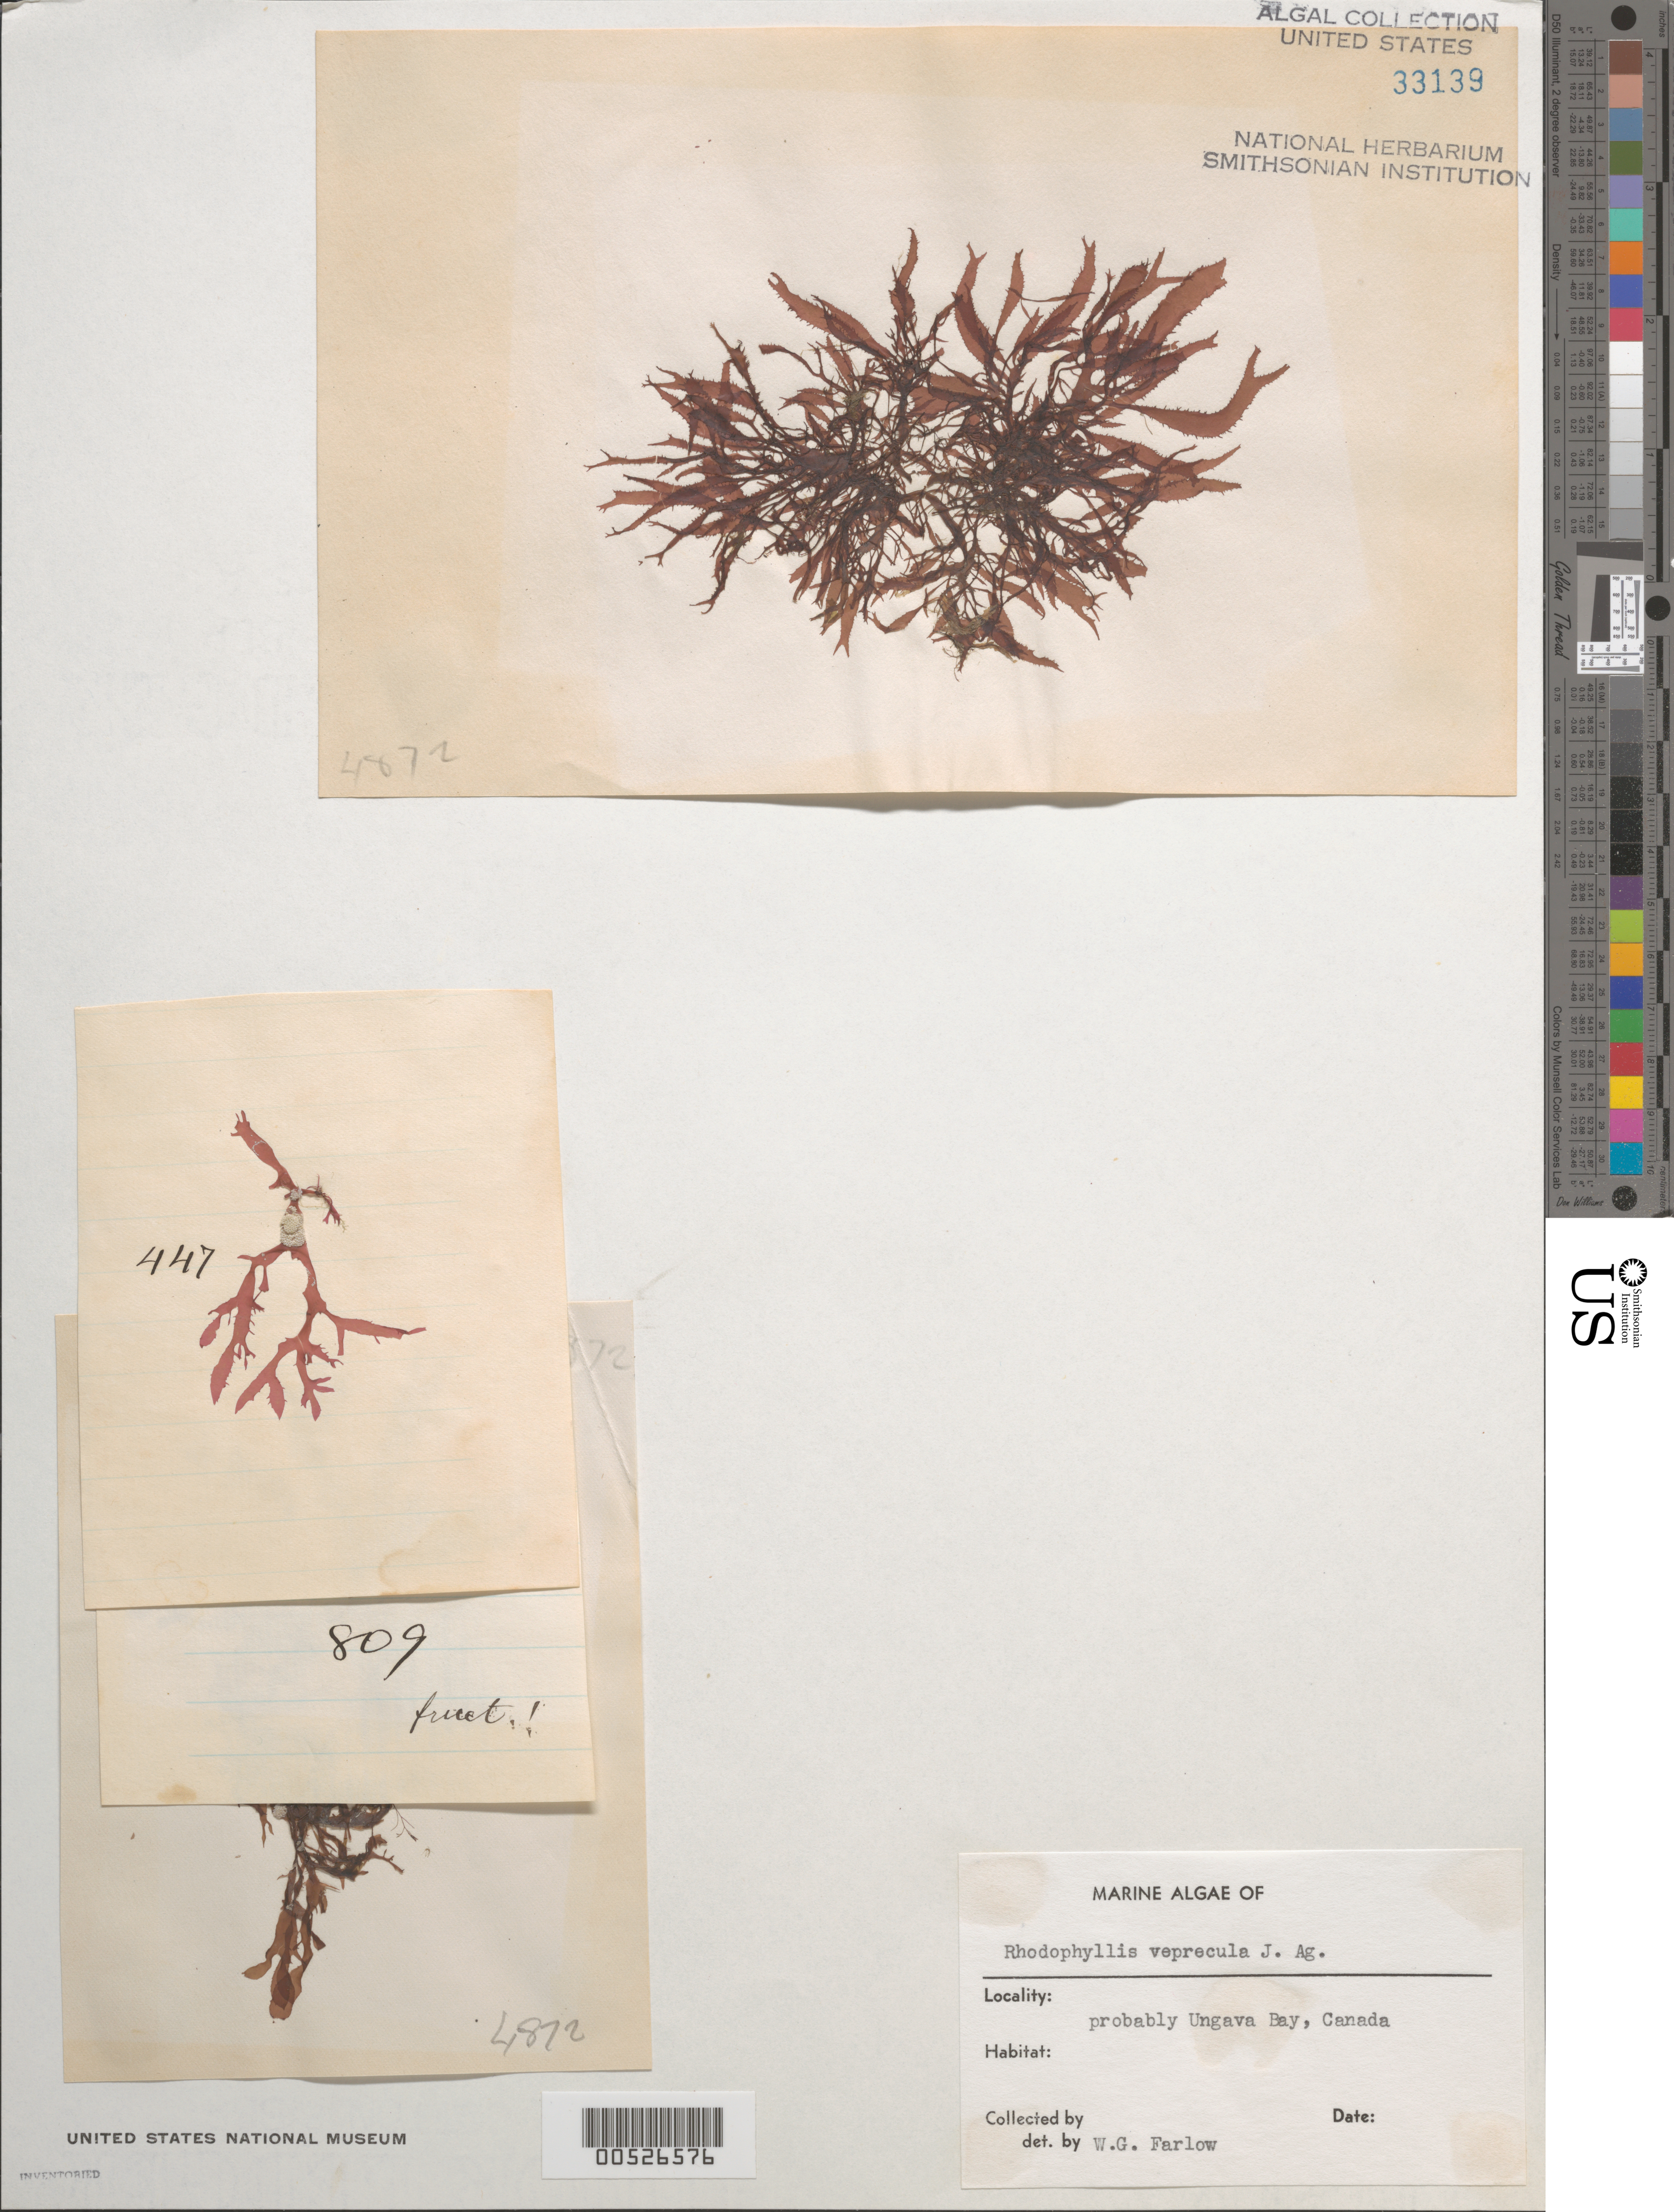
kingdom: Plantae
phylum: Rhodophyta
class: Florideophyceae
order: Gigartinales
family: Cystocloniaceae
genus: Fimbrifolium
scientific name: Fimbrifolium dichotomum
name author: (Lepechin) Hansen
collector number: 447 & 809 & 4872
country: Canada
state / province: Quebec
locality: Probably ungava bay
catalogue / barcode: US 33139